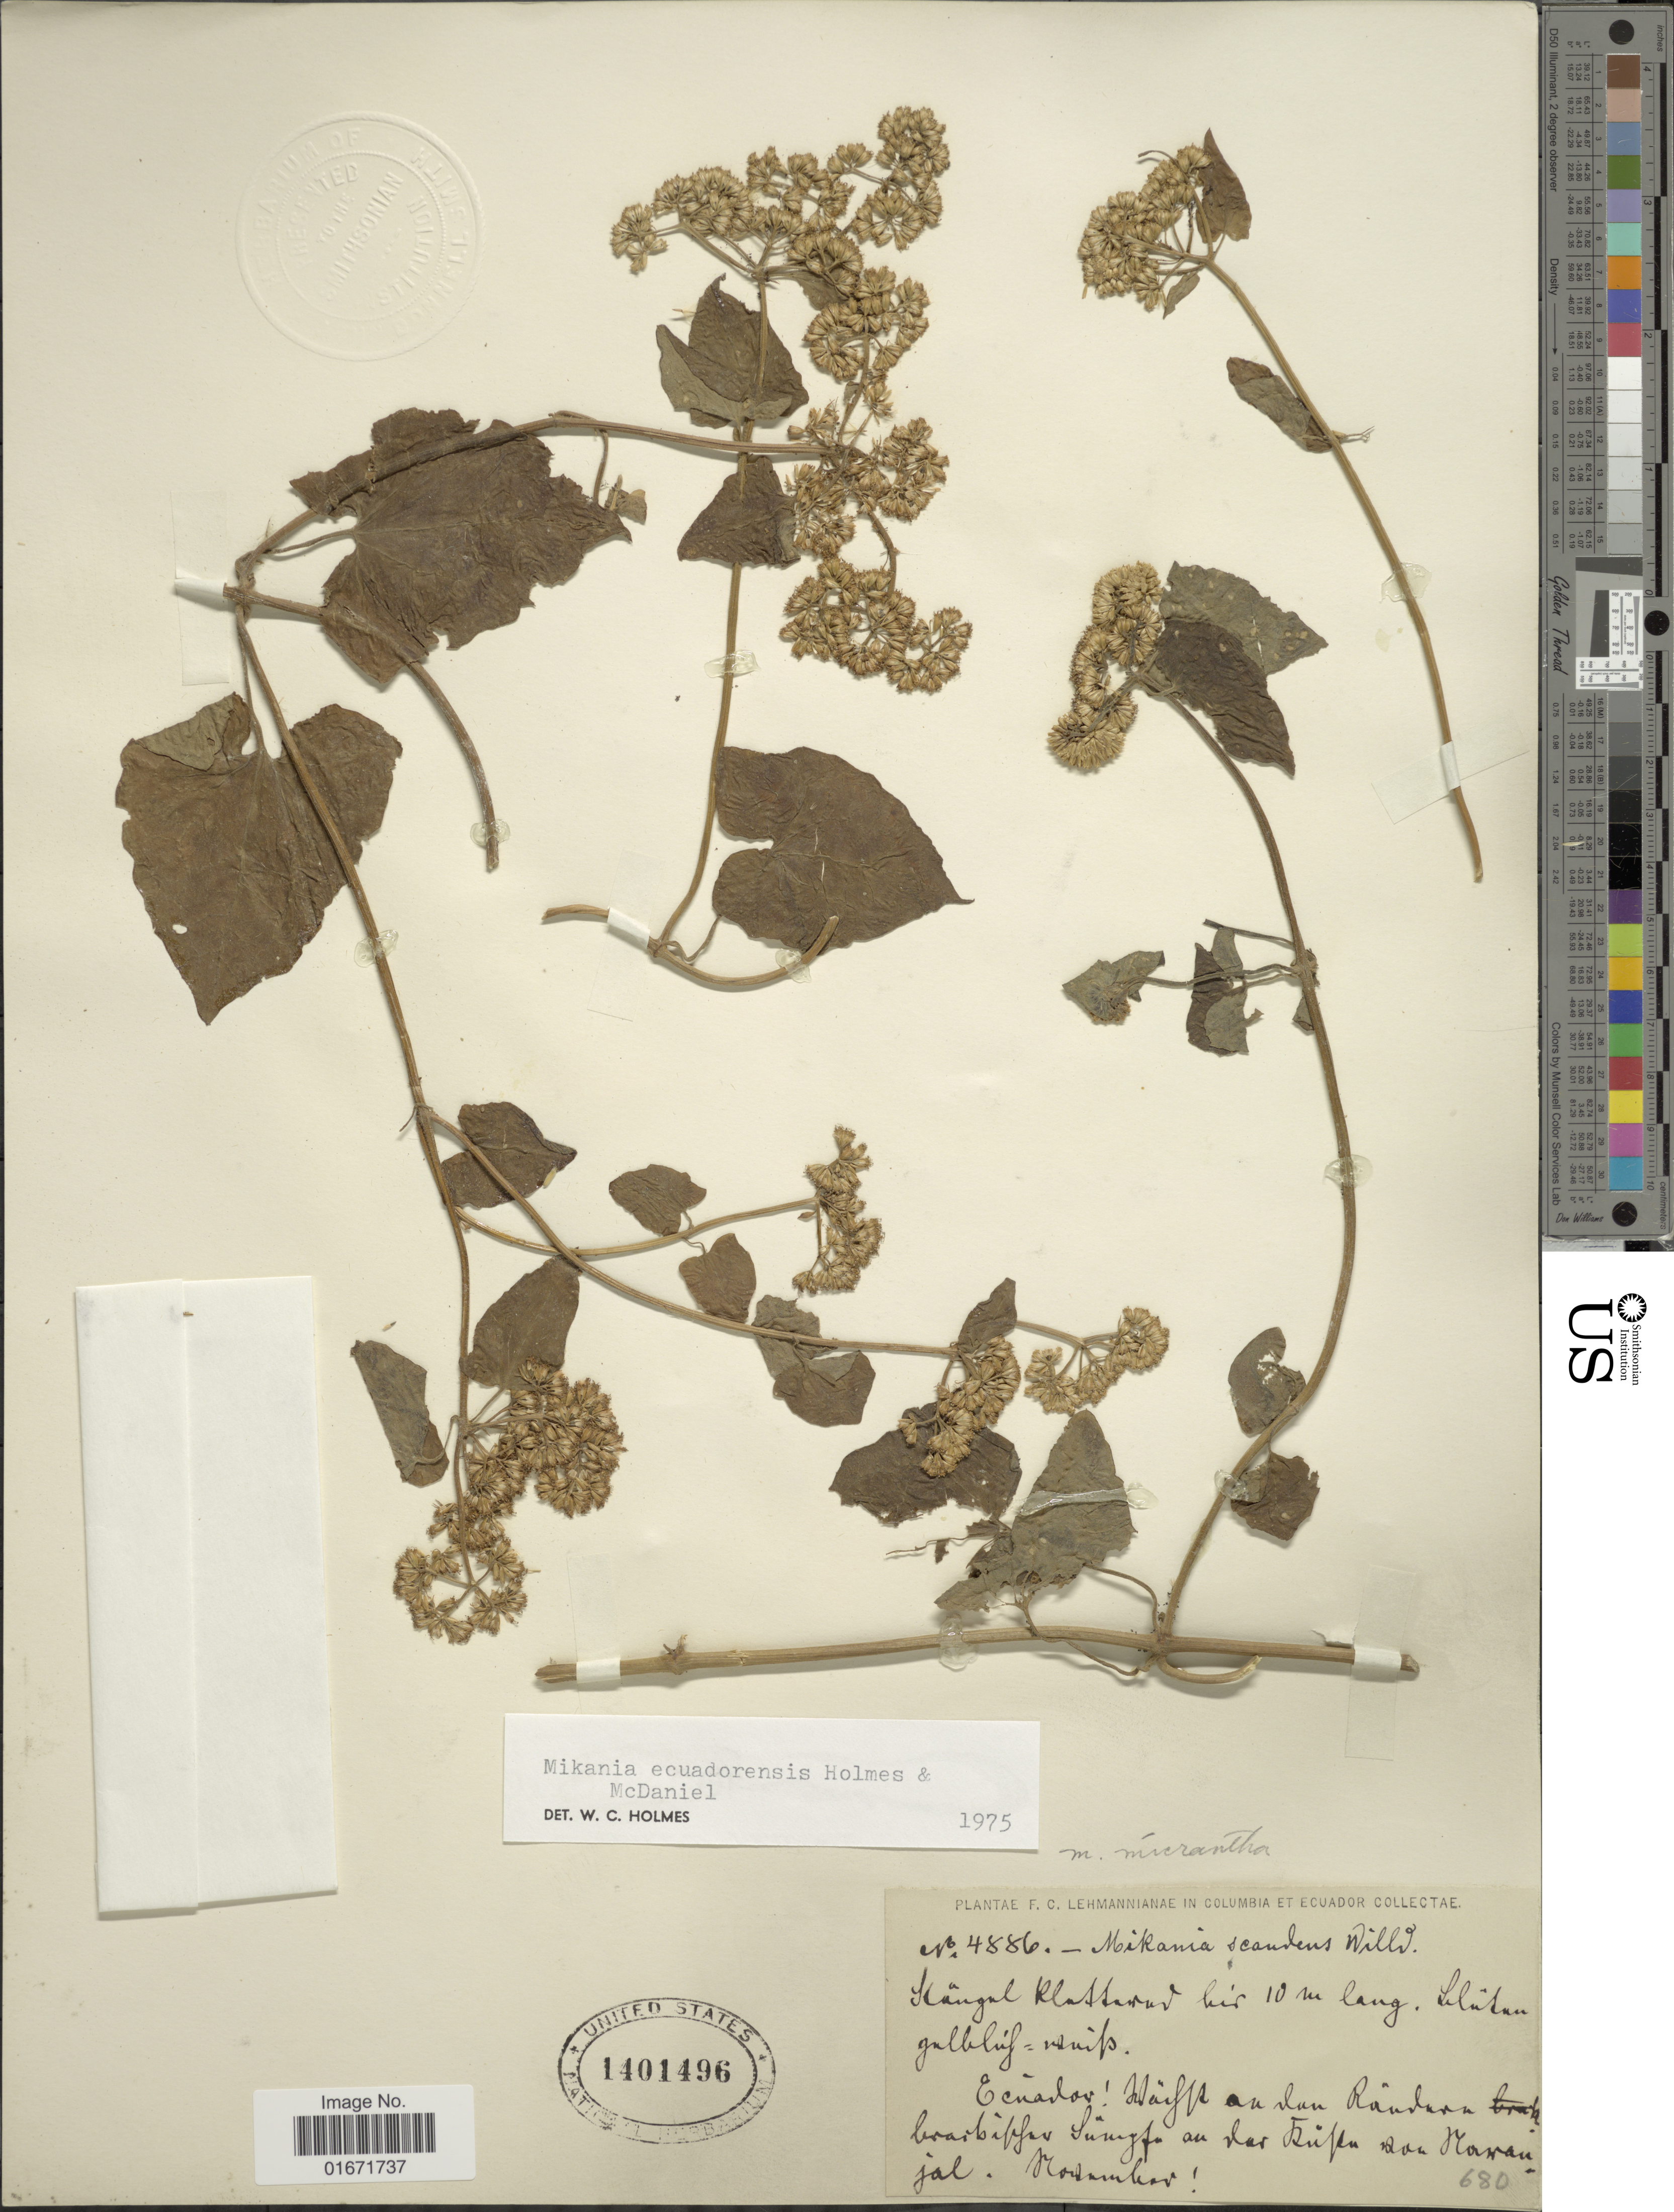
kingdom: Plantae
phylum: Tracheophyta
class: Magnoliopsida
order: Asterales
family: Asteraceae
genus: Mikania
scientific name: Mikania ecuadorensis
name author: W.C. Holmes & McDaniel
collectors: F. C. Lehmann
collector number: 4886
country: Ecuador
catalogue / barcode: US 1401496